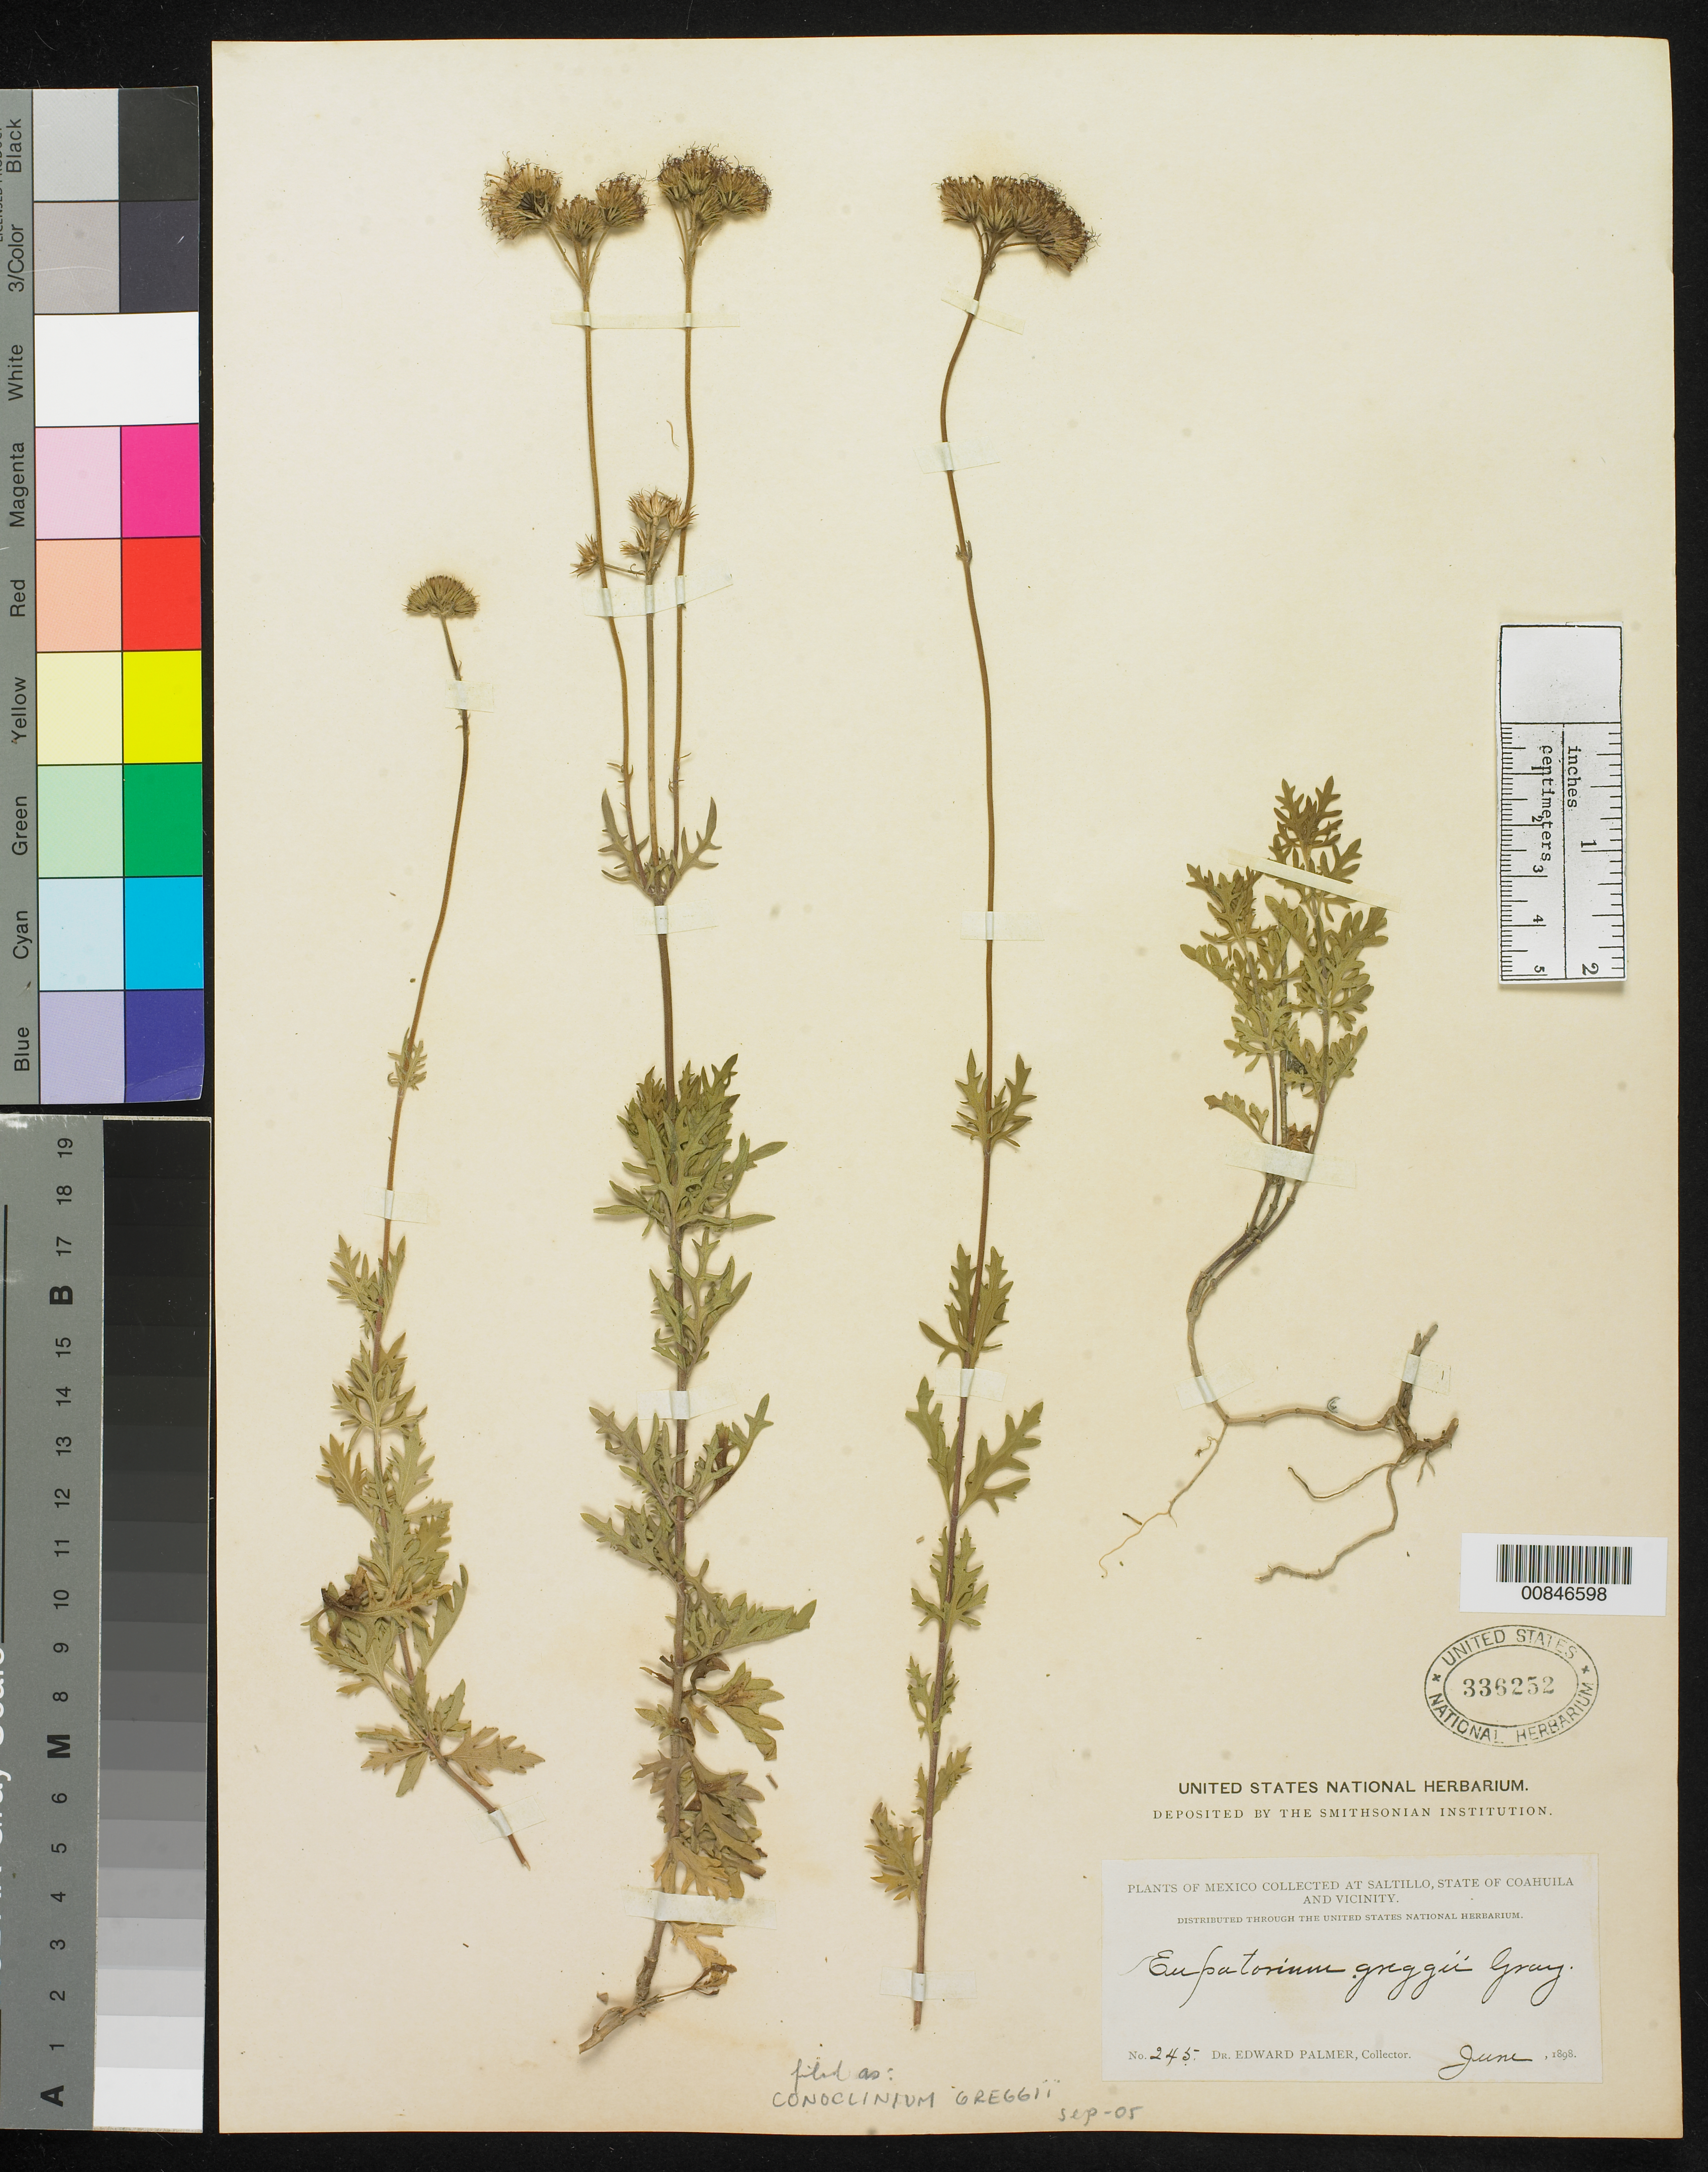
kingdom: Plantae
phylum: Tracheophyta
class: Magnoliopsida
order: Asterales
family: Asteraceae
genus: Conoclinium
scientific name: Conoclinium greggii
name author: (A. Gray) Small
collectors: E. Palmer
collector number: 245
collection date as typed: Jun 1898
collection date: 1898-06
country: Mexico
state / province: Coahuila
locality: Saltillo, Coahuila and vicinity.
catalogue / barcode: US 336252